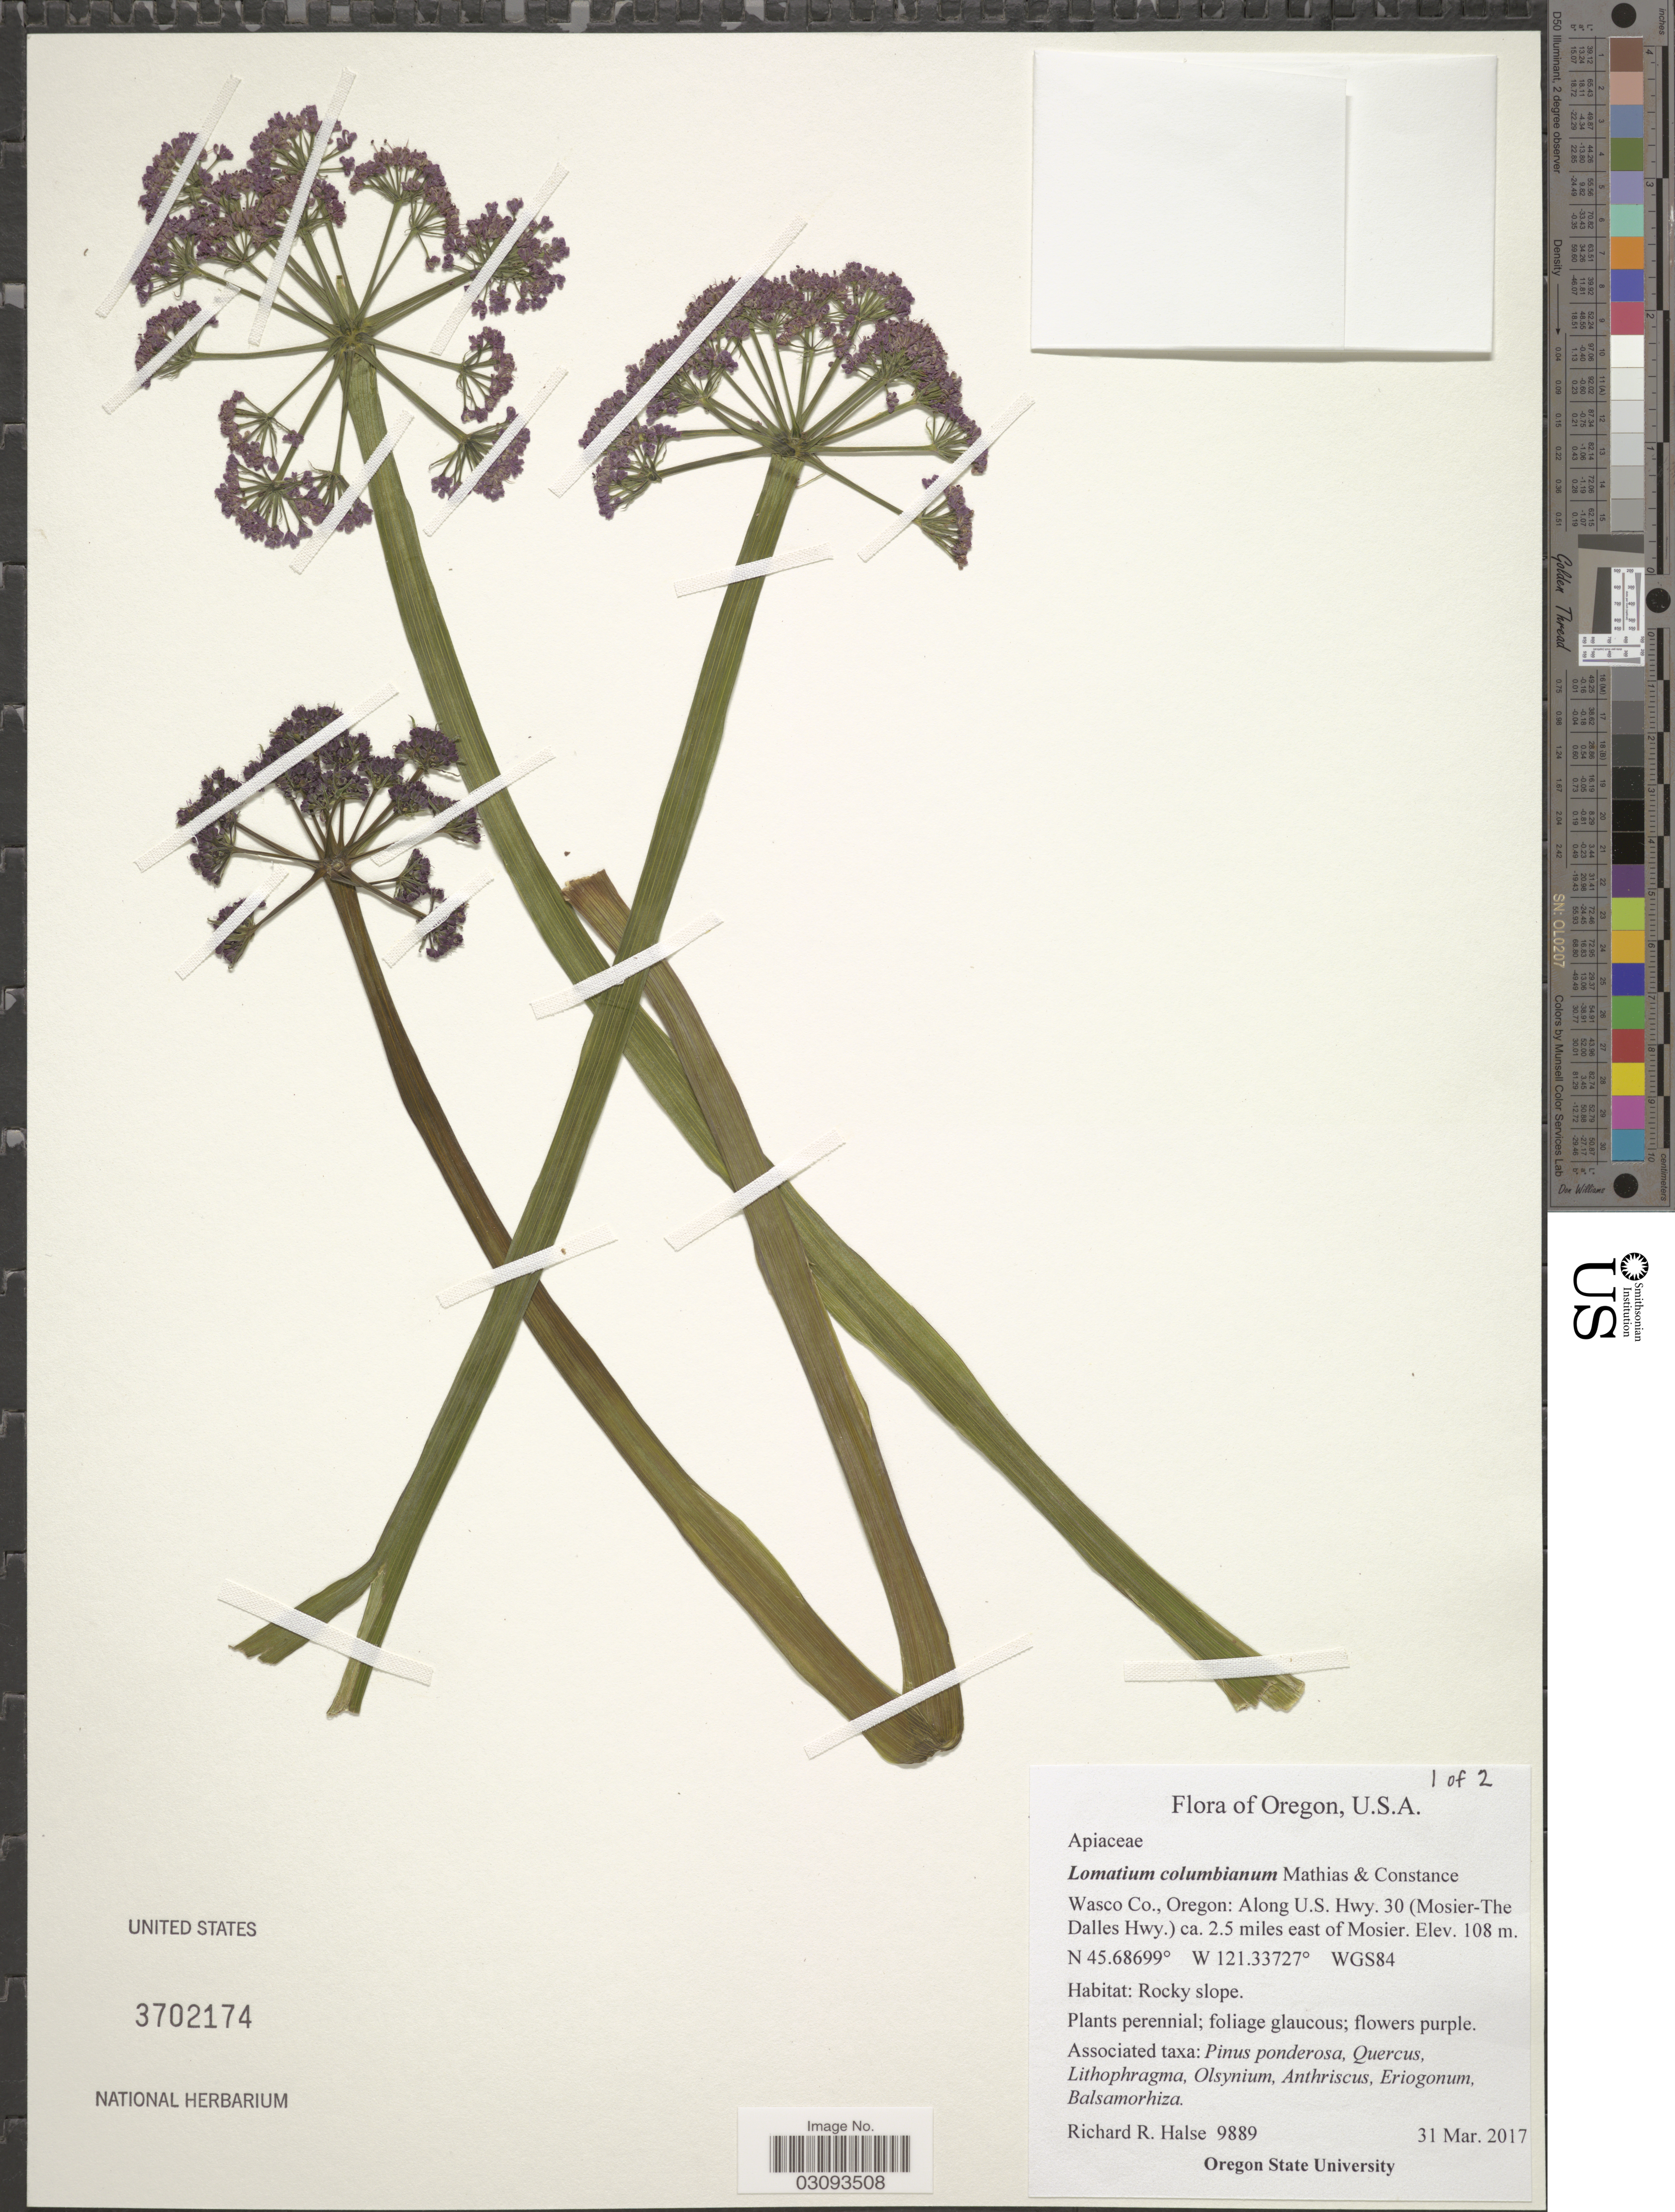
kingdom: Plantae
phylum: Tracheophyta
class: Magnoliopsida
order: Apiales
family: Apiaceae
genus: Lomatium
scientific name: Lomatium columbianum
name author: Mathias & Constance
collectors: R. Halse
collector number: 9889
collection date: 2017-03-31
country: United States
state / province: Oregon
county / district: Wasco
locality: Wasco Co., Along U.S. Hwy. 30 (Mosier-The Dalles Hwy.) ca. 2.5 miles east of Mosier. WGS84.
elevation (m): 108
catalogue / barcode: US 3702174